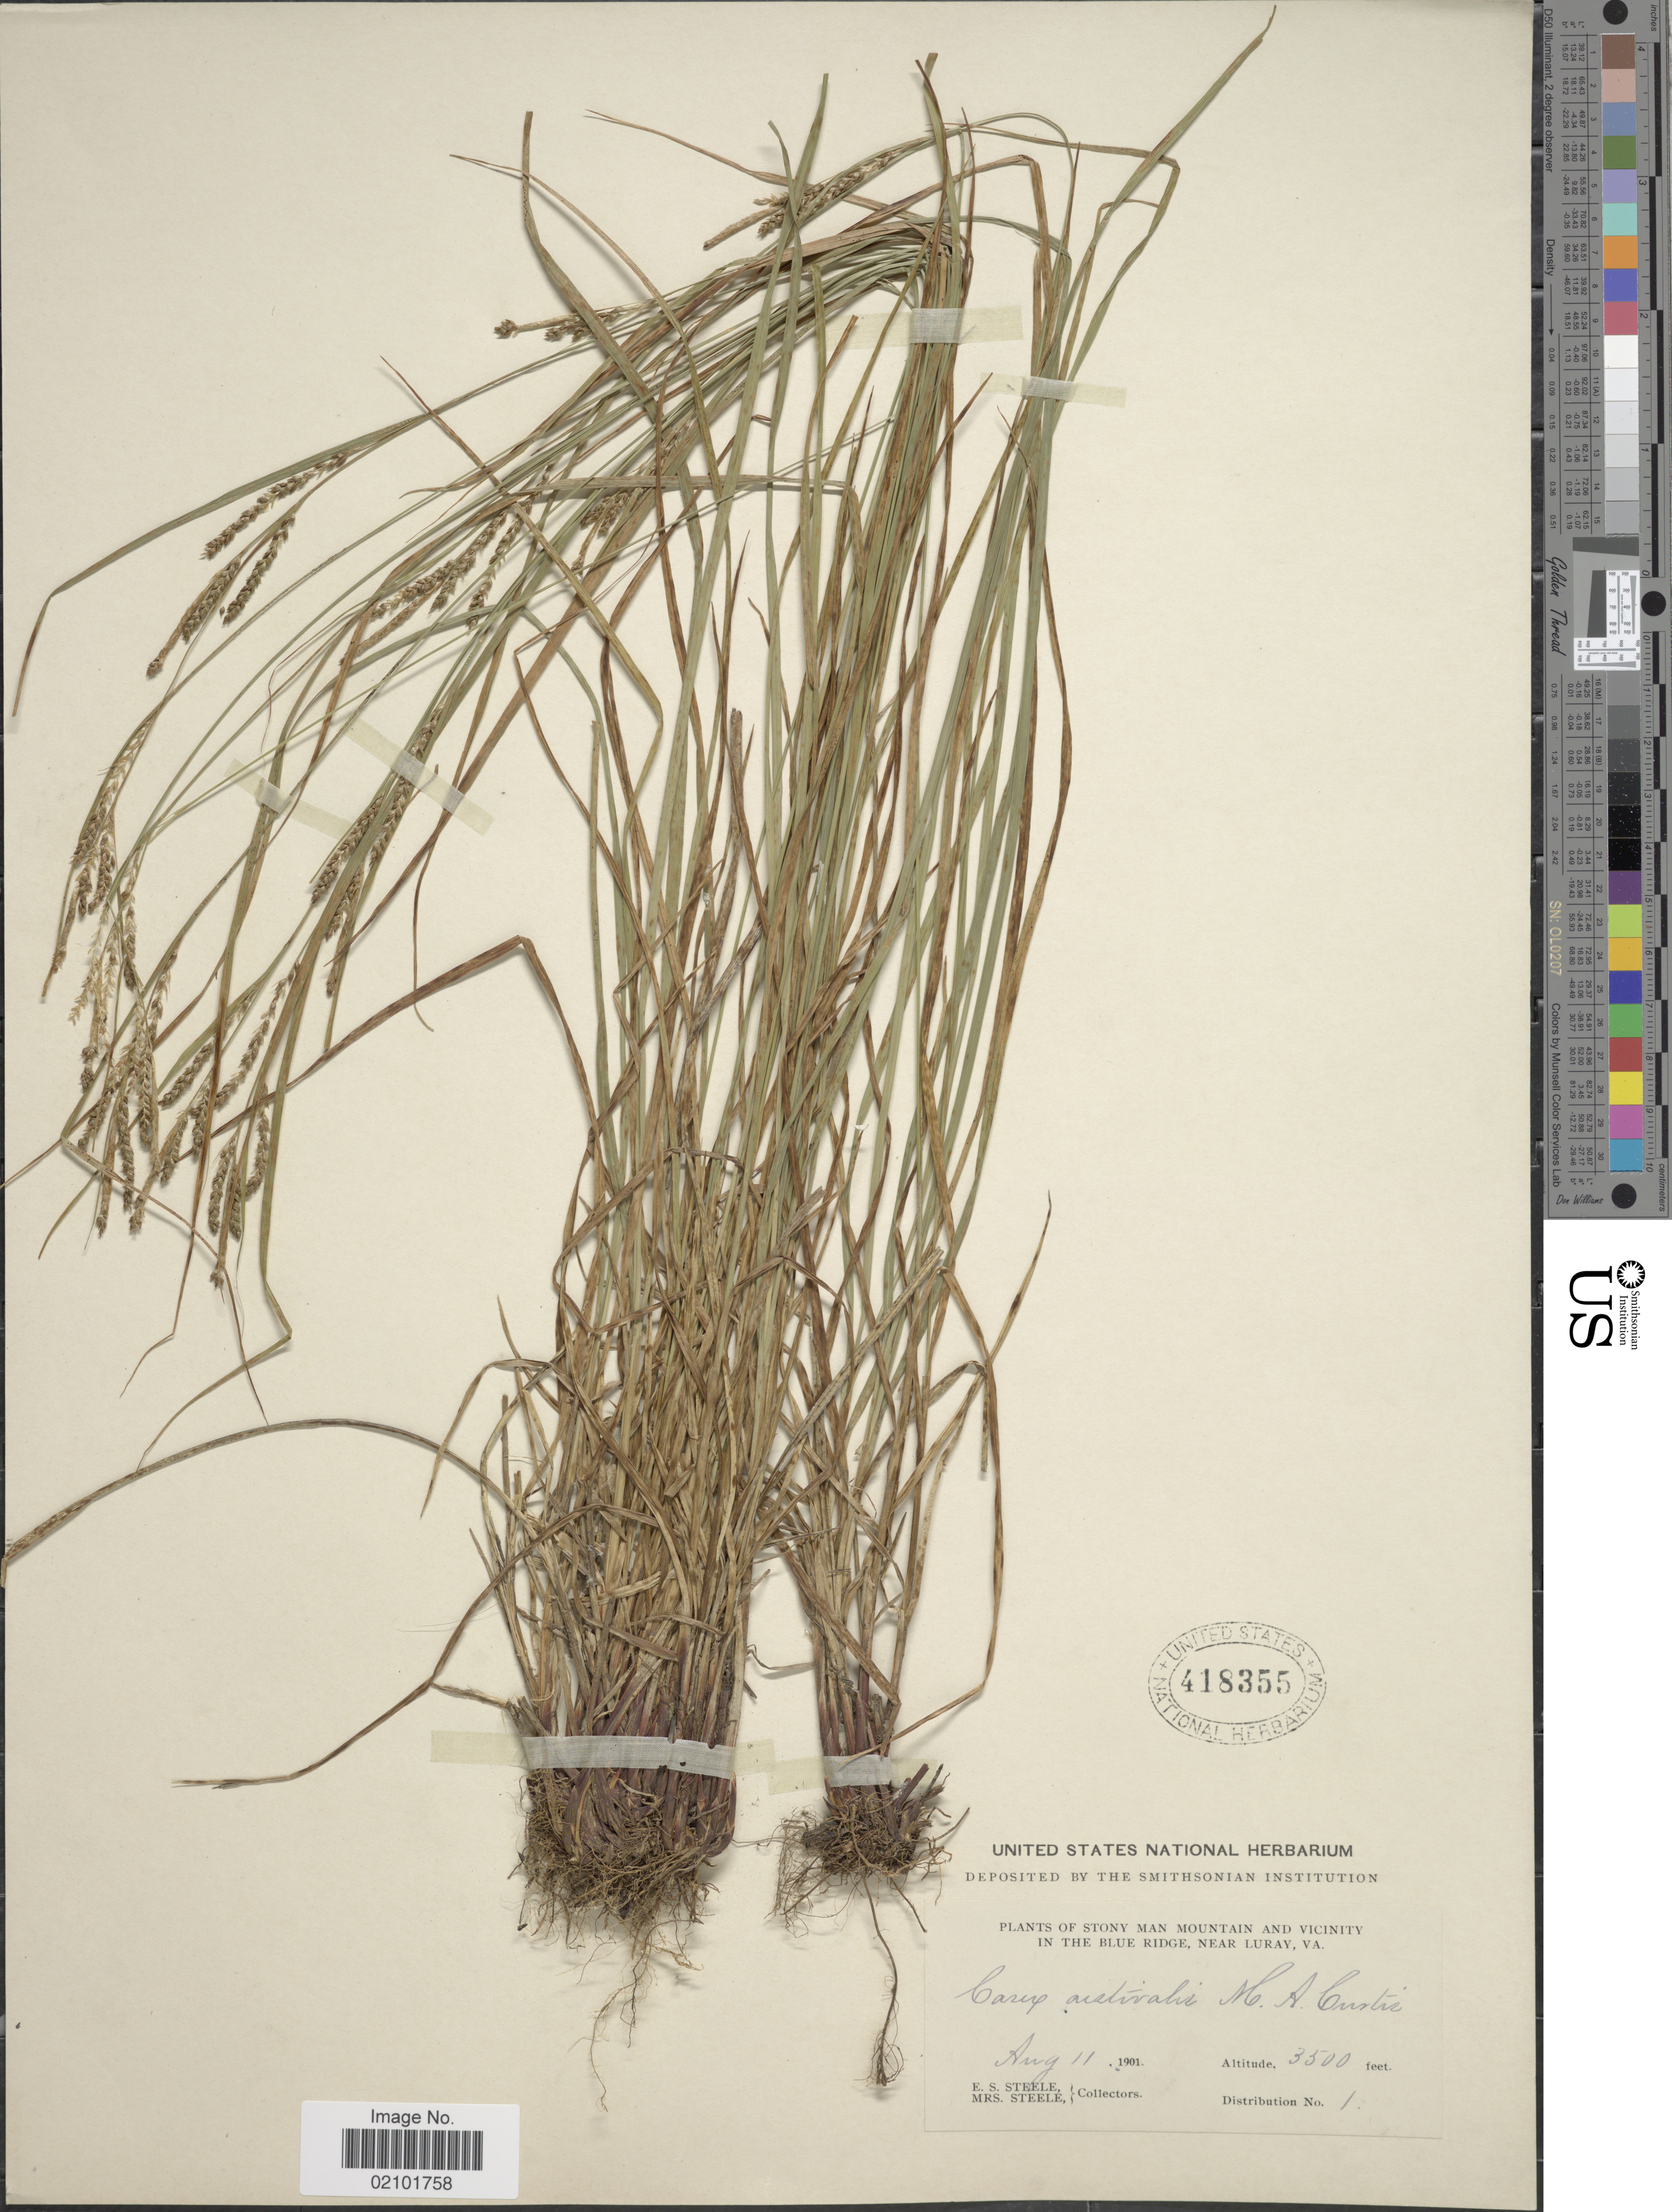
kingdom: Plantae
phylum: Tracheophyta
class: Liliopsida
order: Poales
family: Cyperaceae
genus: Carex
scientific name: Carex aestivalis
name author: M.A. Curtis ex A. Gray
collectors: E. Steele & Mrs. E. S. Steele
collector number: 1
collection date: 1901-08-11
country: United States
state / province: Virginia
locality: Stony Man Mountain and vicinity in the Blue Ridge, near Luray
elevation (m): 1067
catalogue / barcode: US 418355